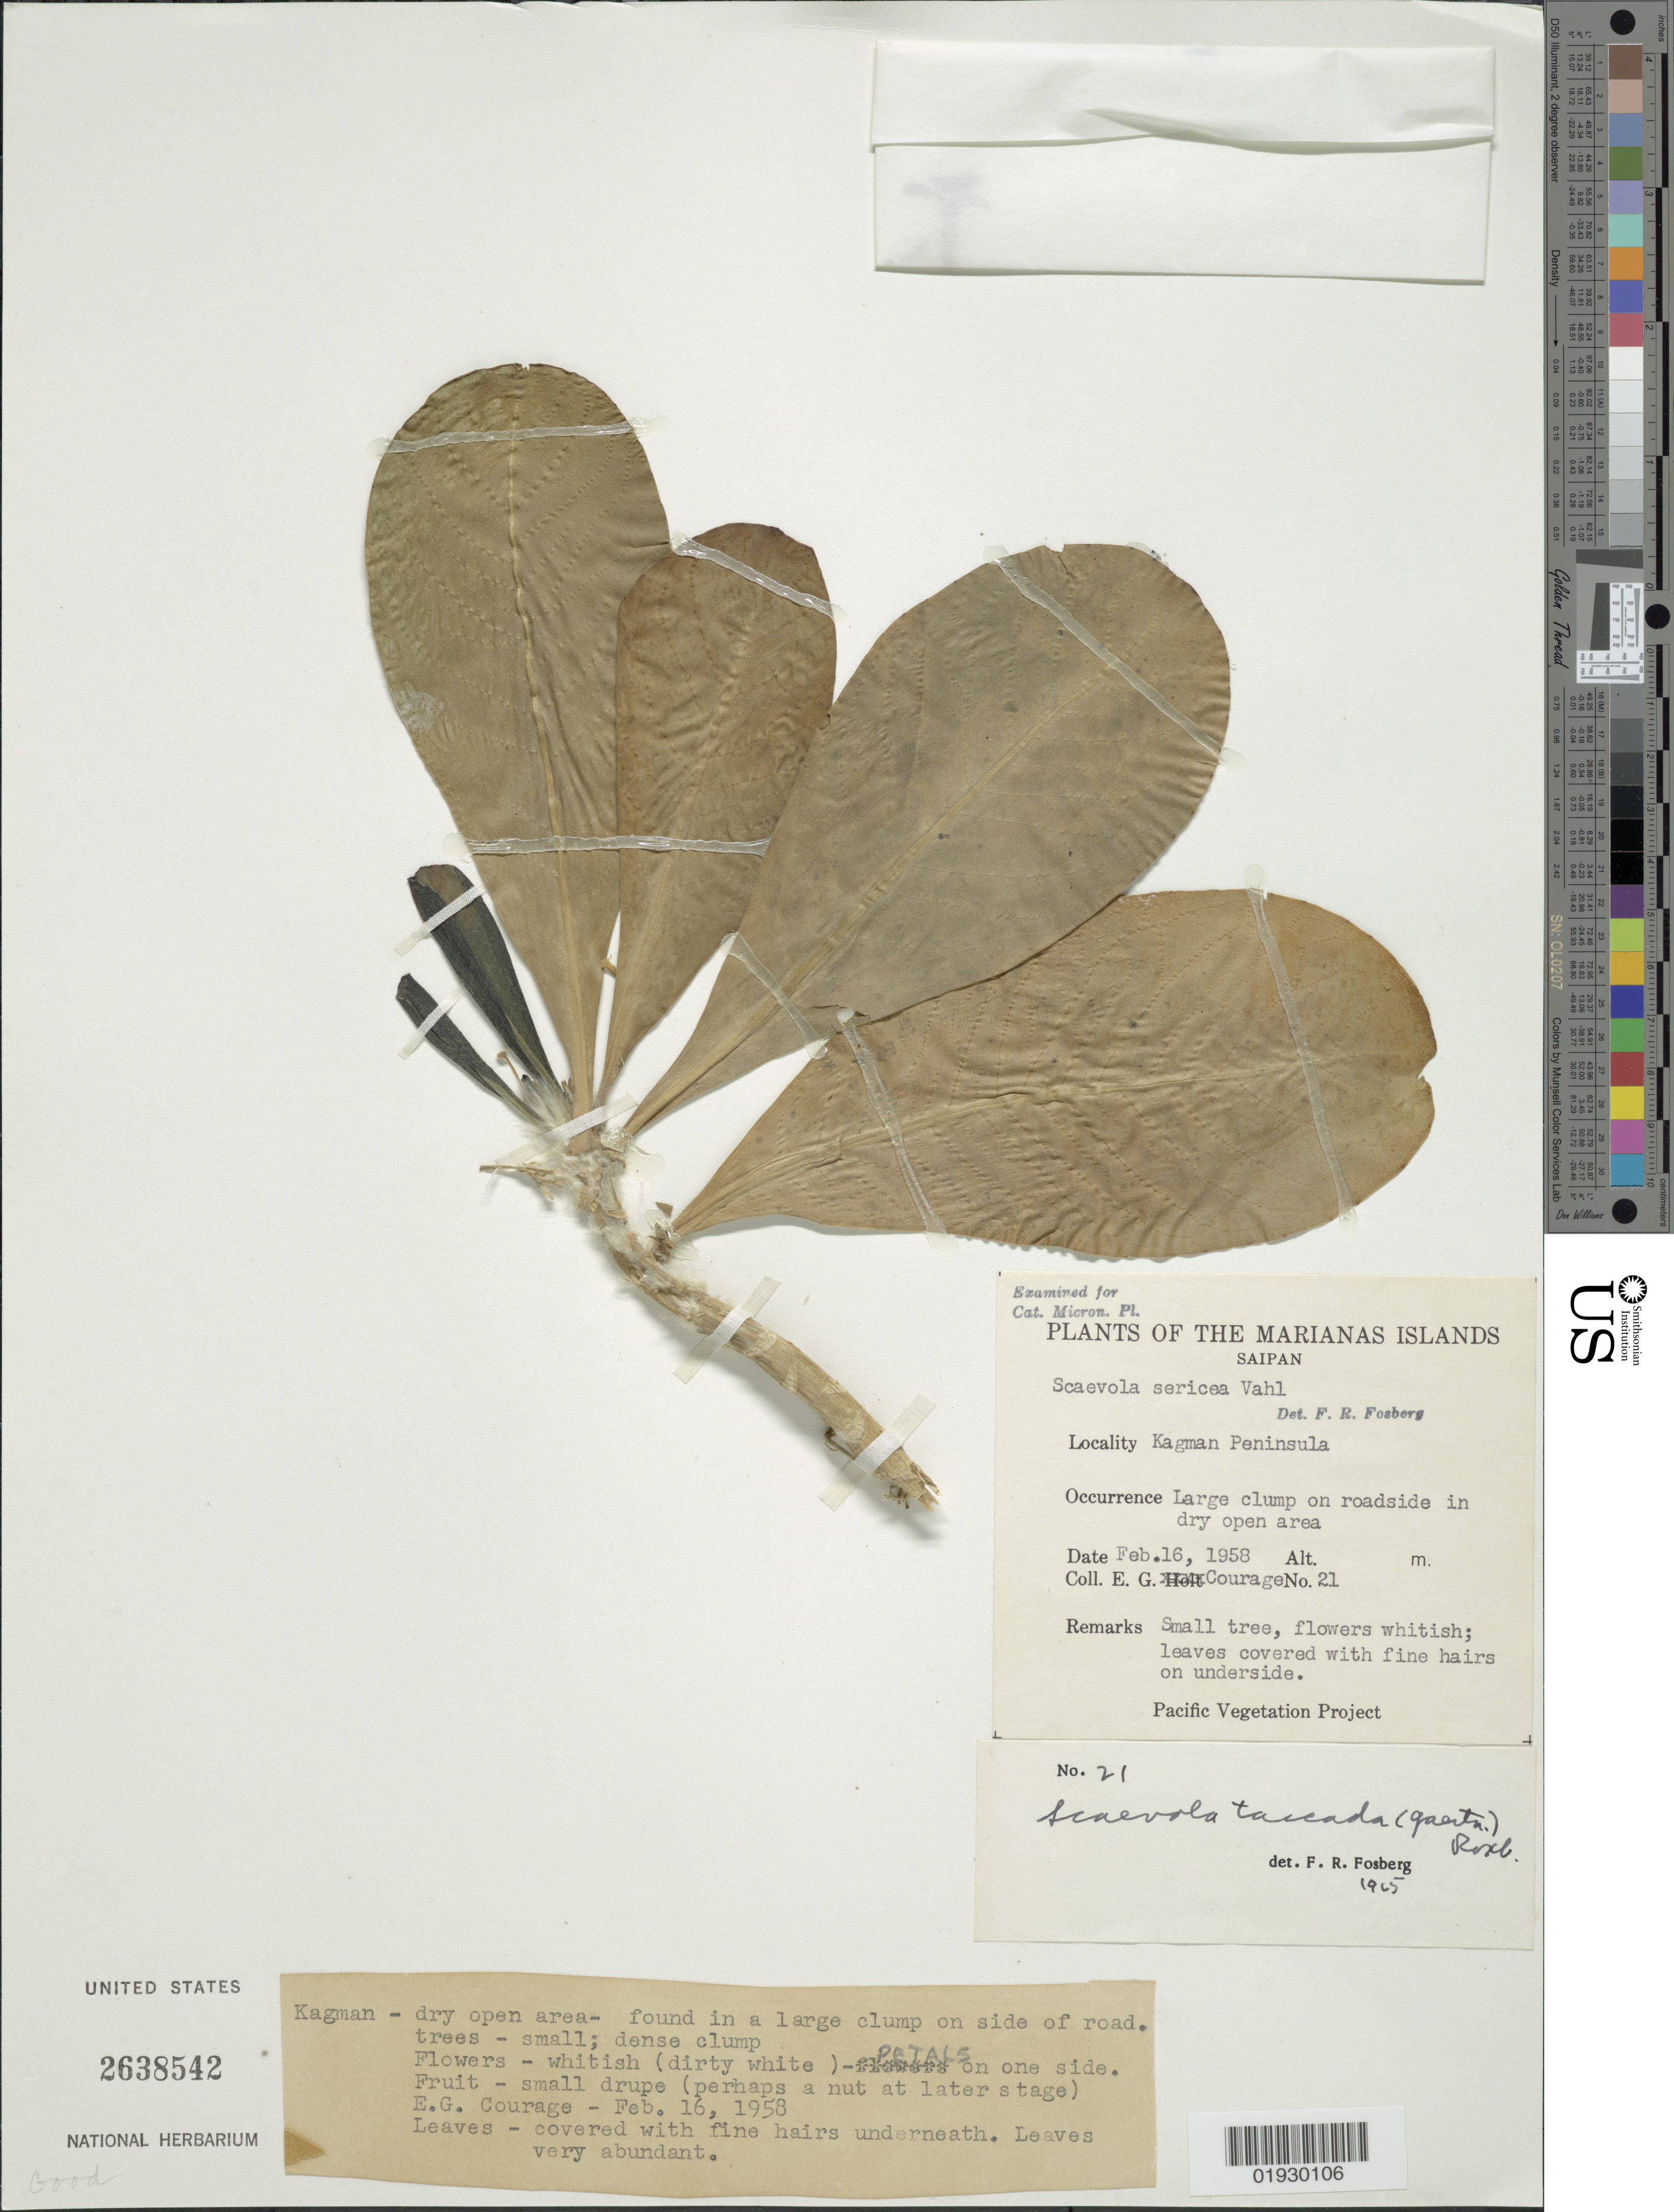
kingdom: Plantae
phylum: Tracheophyta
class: Magnoliopsida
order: Asterales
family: Goodeniaceae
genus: Scaevola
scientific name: Scaevola sericea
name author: Vahl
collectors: E. Courage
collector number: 21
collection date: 1958-02-16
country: Northern Mariana Islands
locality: Saipan, Kagman Peninsula.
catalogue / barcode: US 2638542